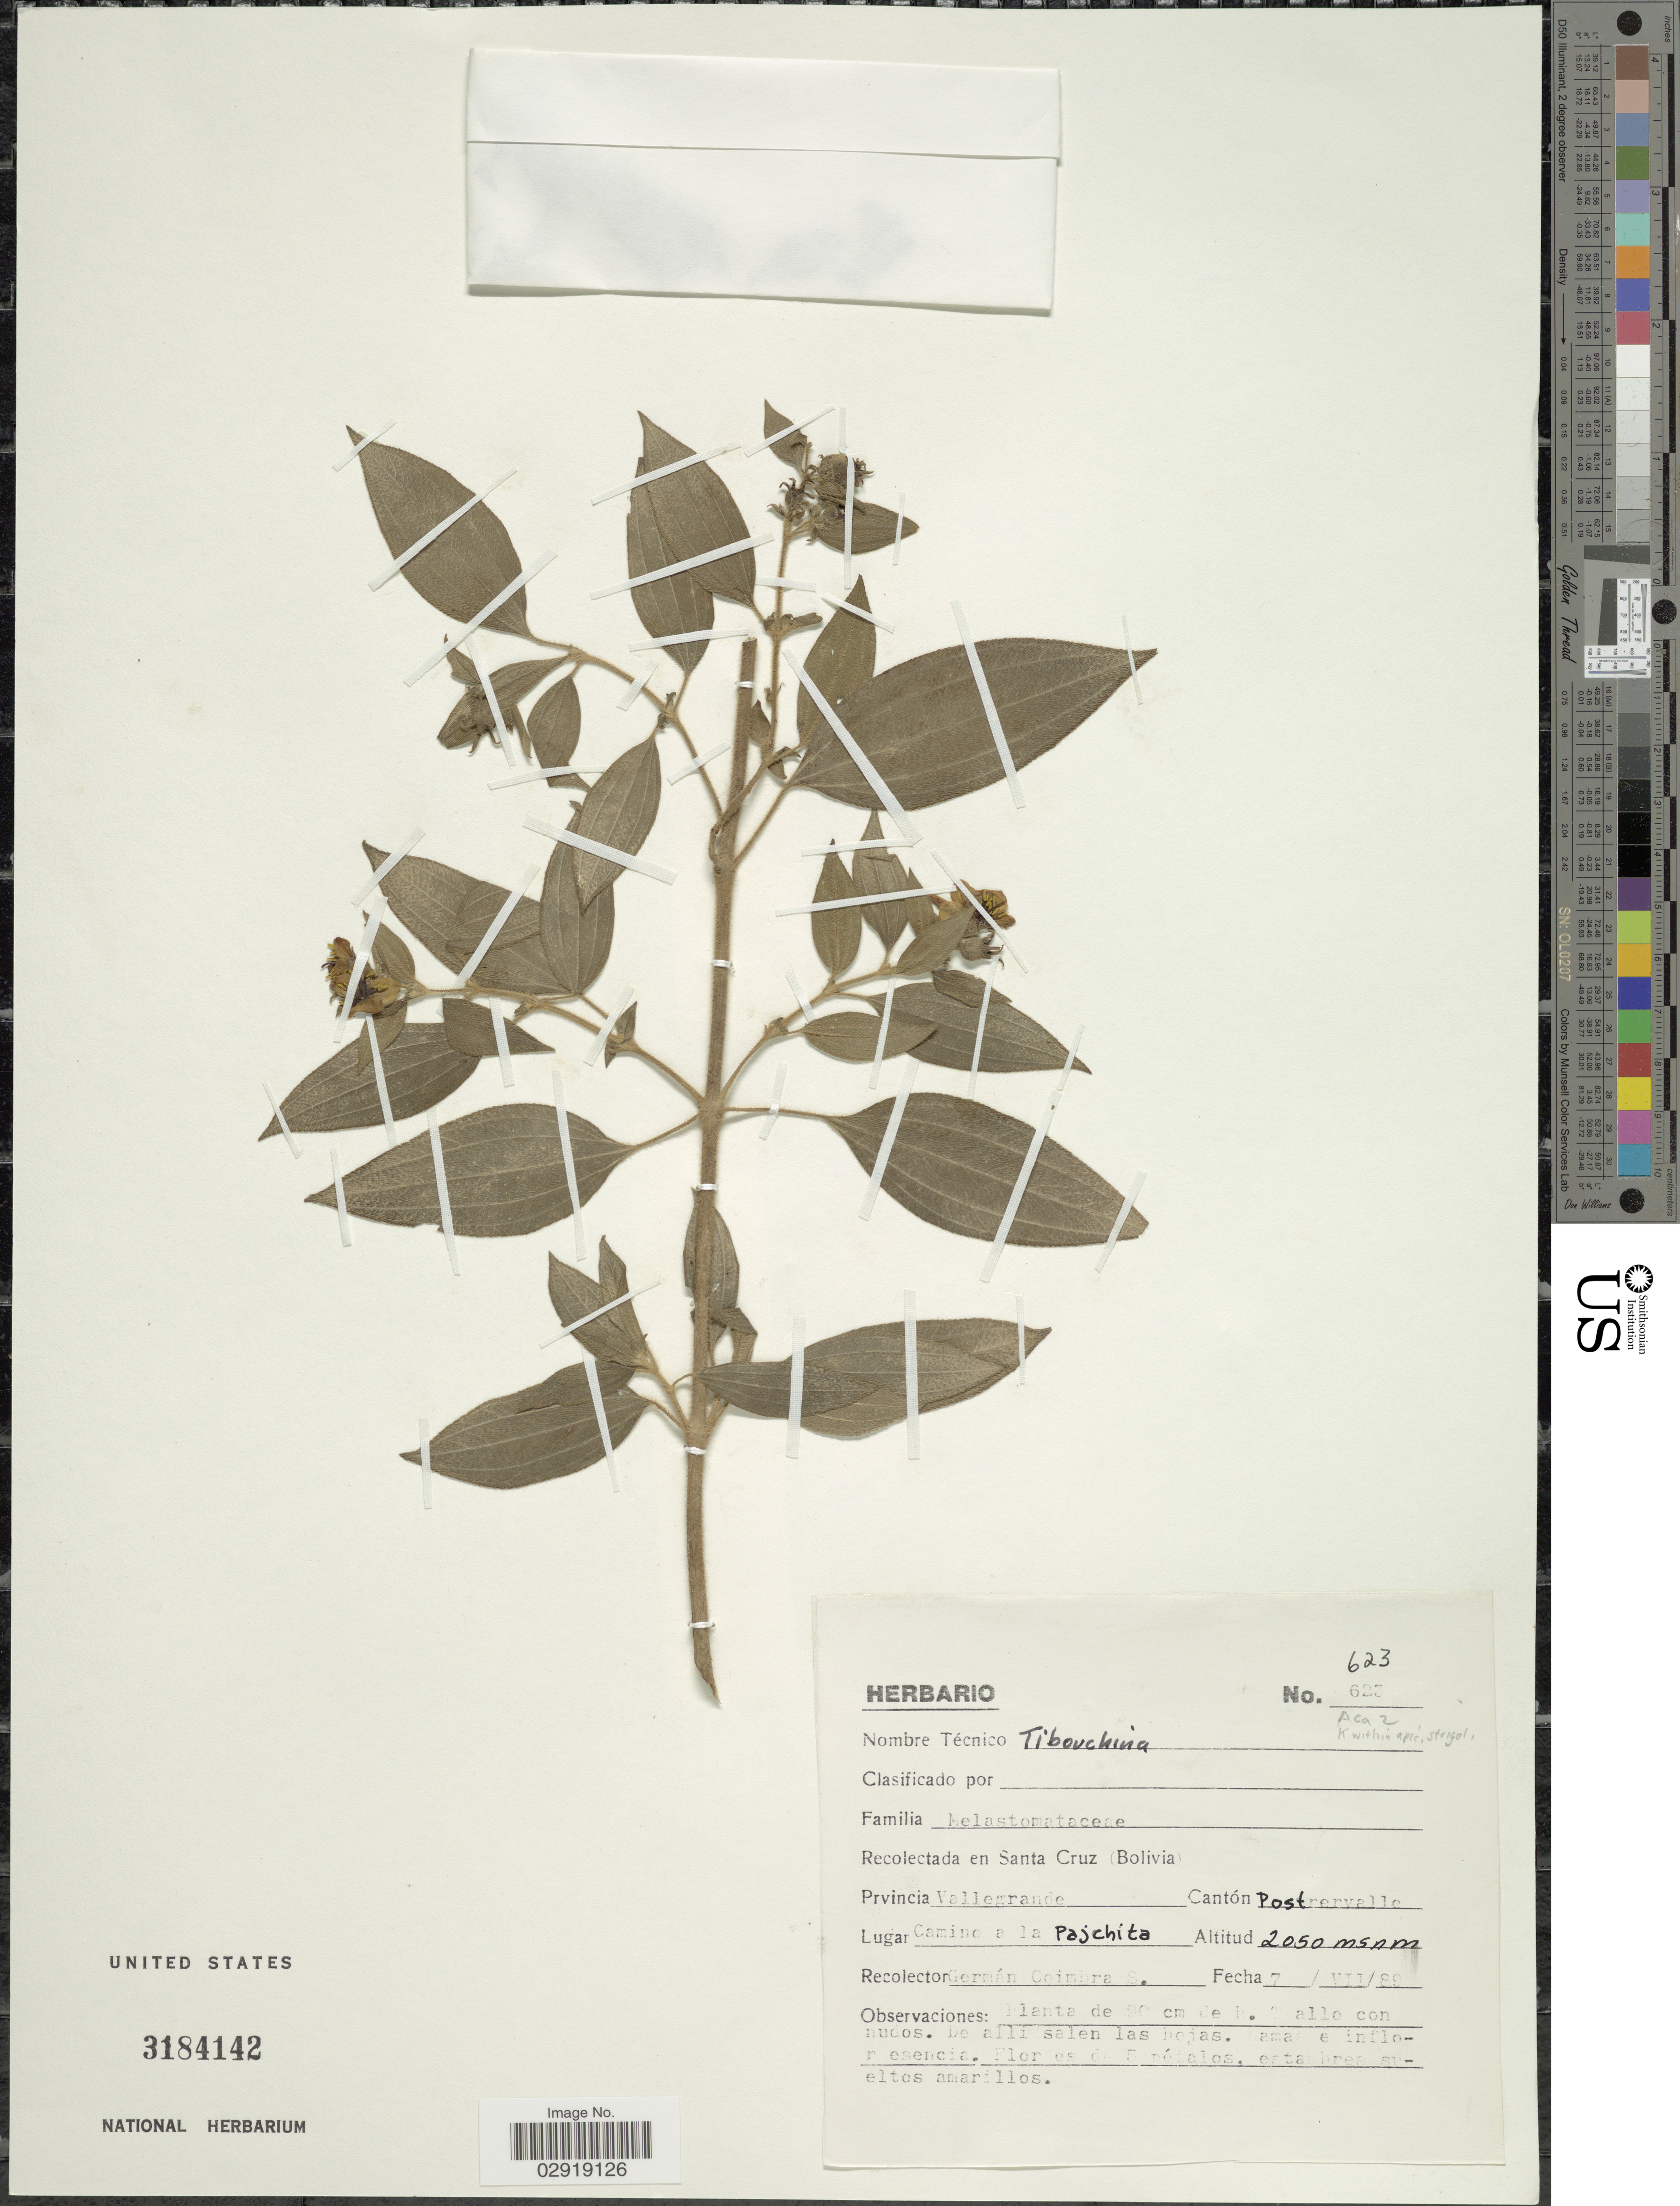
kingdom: Plantae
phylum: Tracheophyta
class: Magnoliopsida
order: Myrtales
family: Melastomataceae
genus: Chaetogastra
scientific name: Chaetogastra sp.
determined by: Michelangeli, F. A.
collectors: G. Coimbra S.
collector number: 623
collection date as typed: Transcribed d/m/y: 7/7/89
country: Bolivia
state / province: Santa Cruz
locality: Provincia Vallegrande Cantón Postrervalle. Camino a la Pajchita.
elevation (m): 2050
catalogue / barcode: US 3184142